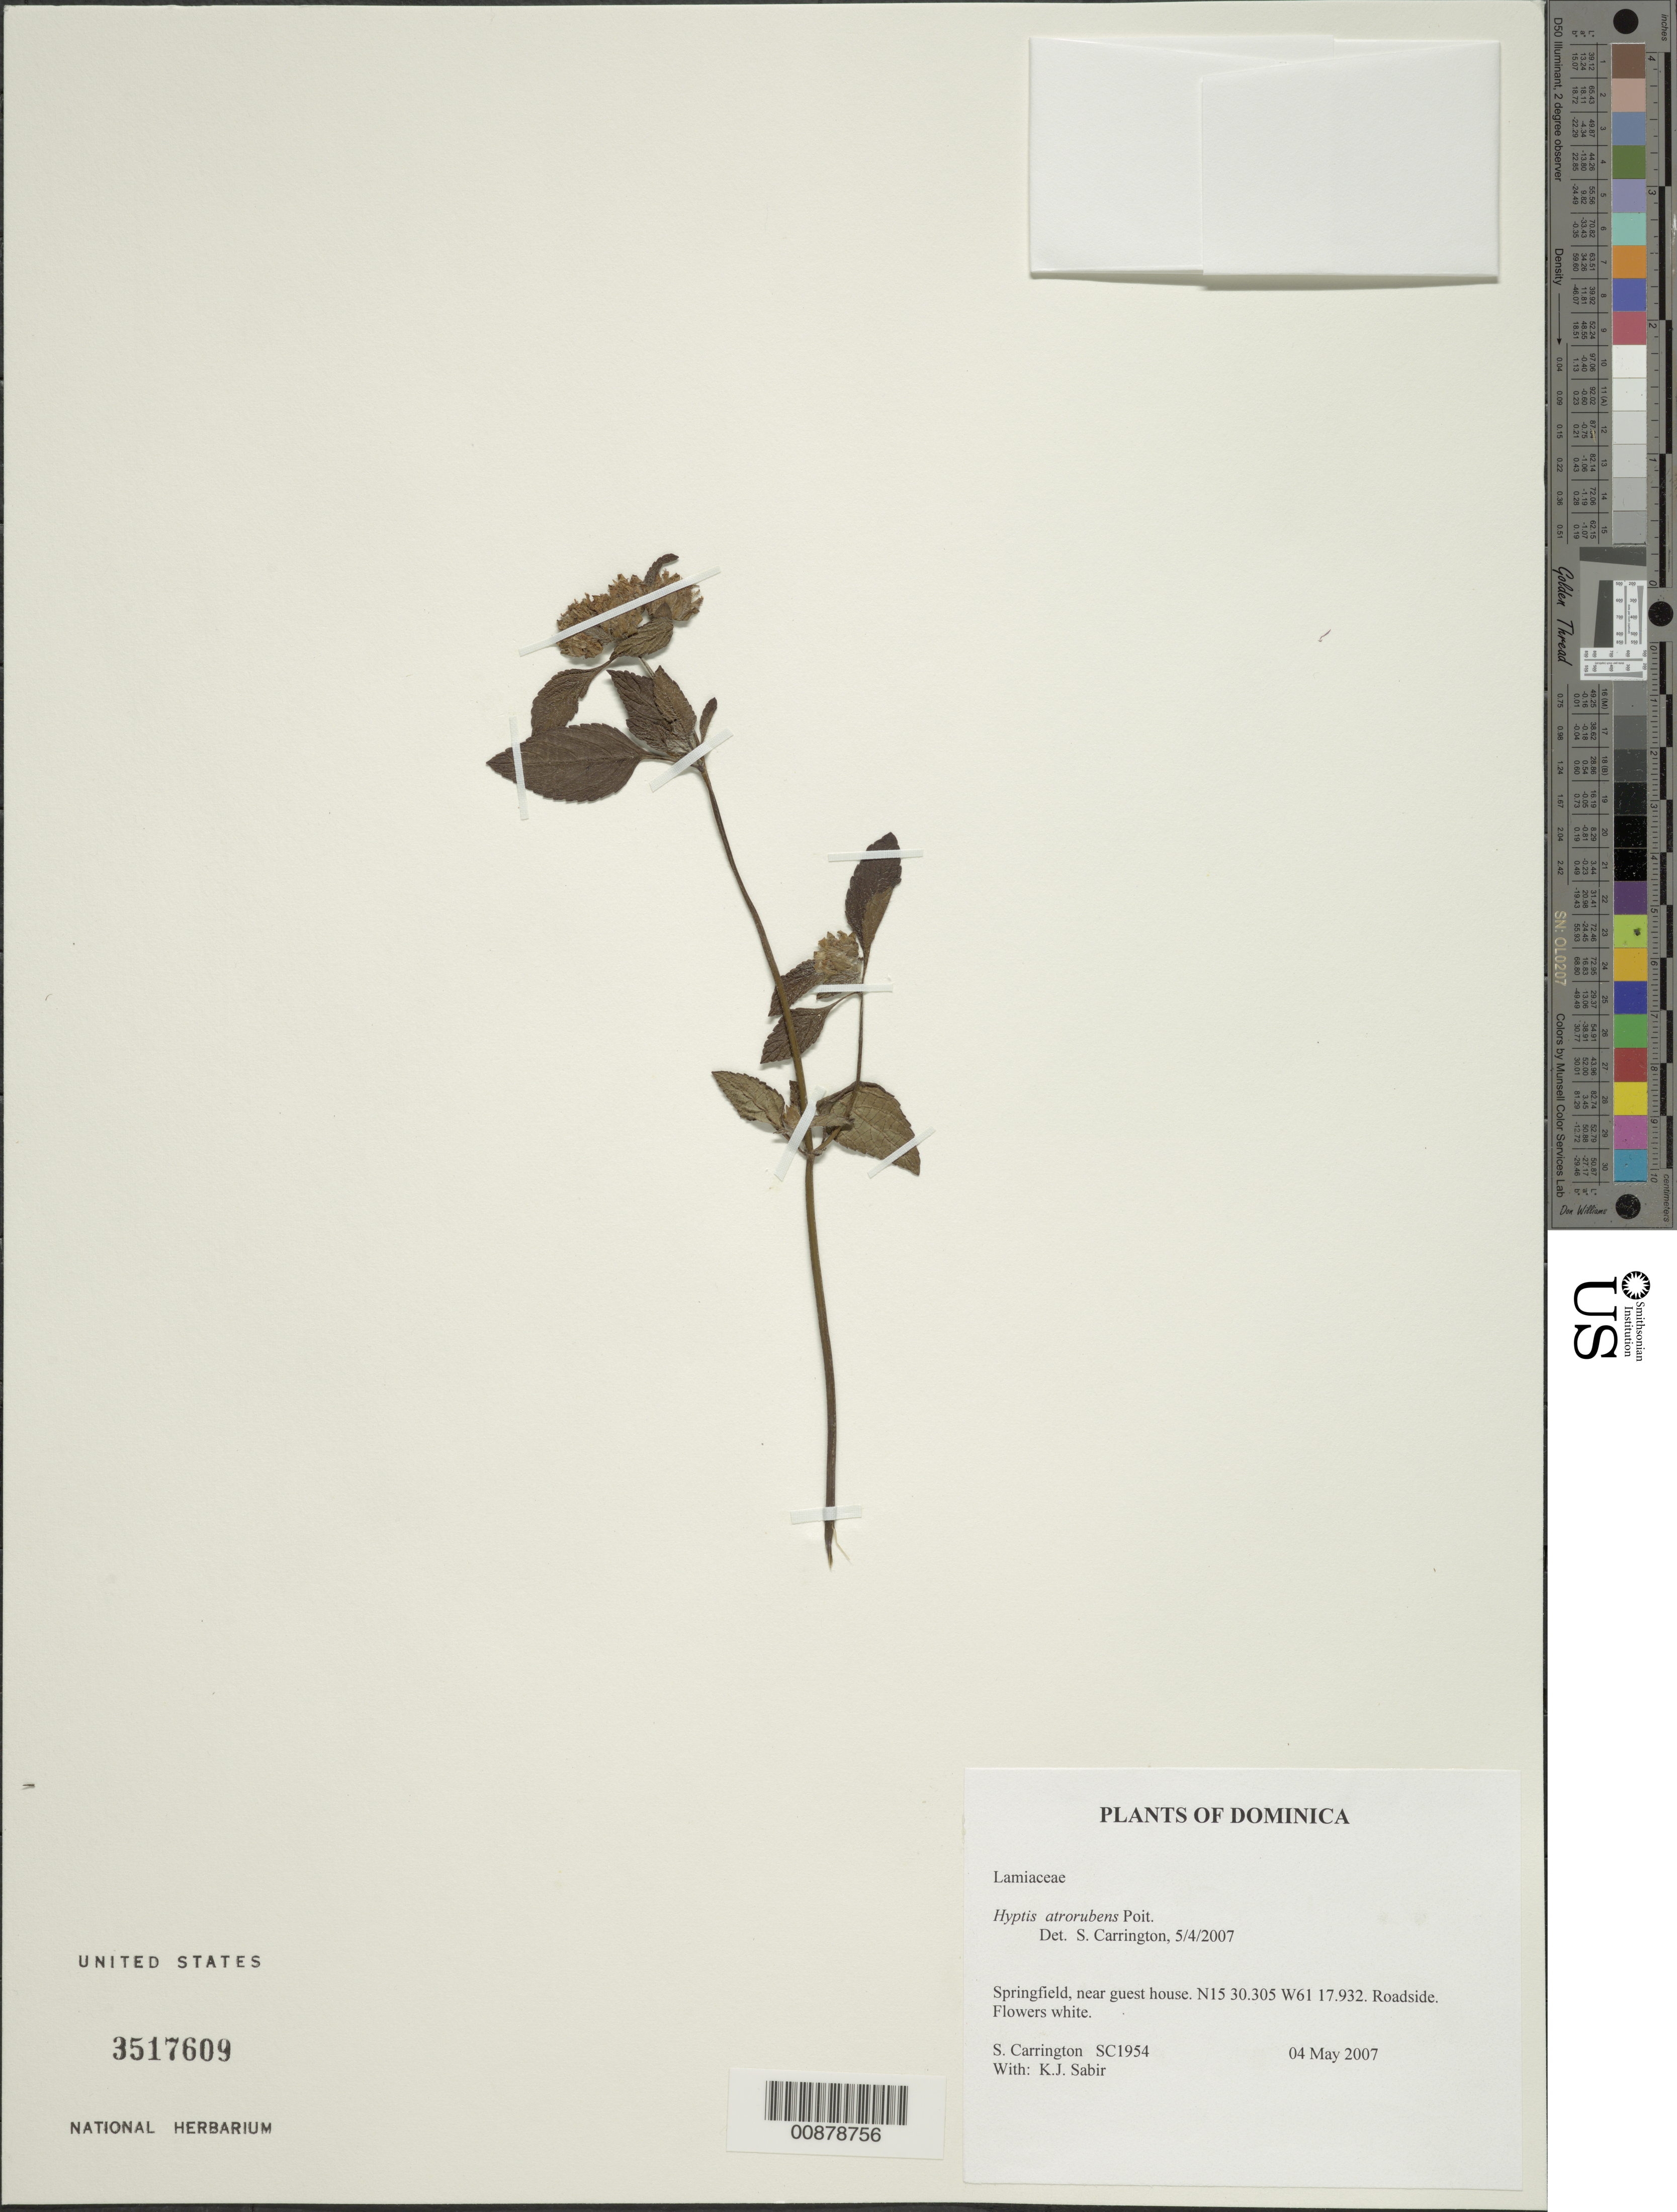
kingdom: Plantae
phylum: Tracheophyta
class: Magnoliopsida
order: Lamiales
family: Lamiaceae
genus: Hyptis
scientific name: Hyptis atrorubens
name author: Poit.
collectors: C. M. S. Carrington & K. Sabir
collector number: SC 1954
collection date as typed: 04 May 2007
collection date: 2007-05-04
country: Dominica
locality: Springfield, near guest house.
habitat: Roadside.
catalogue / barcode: US 3517609